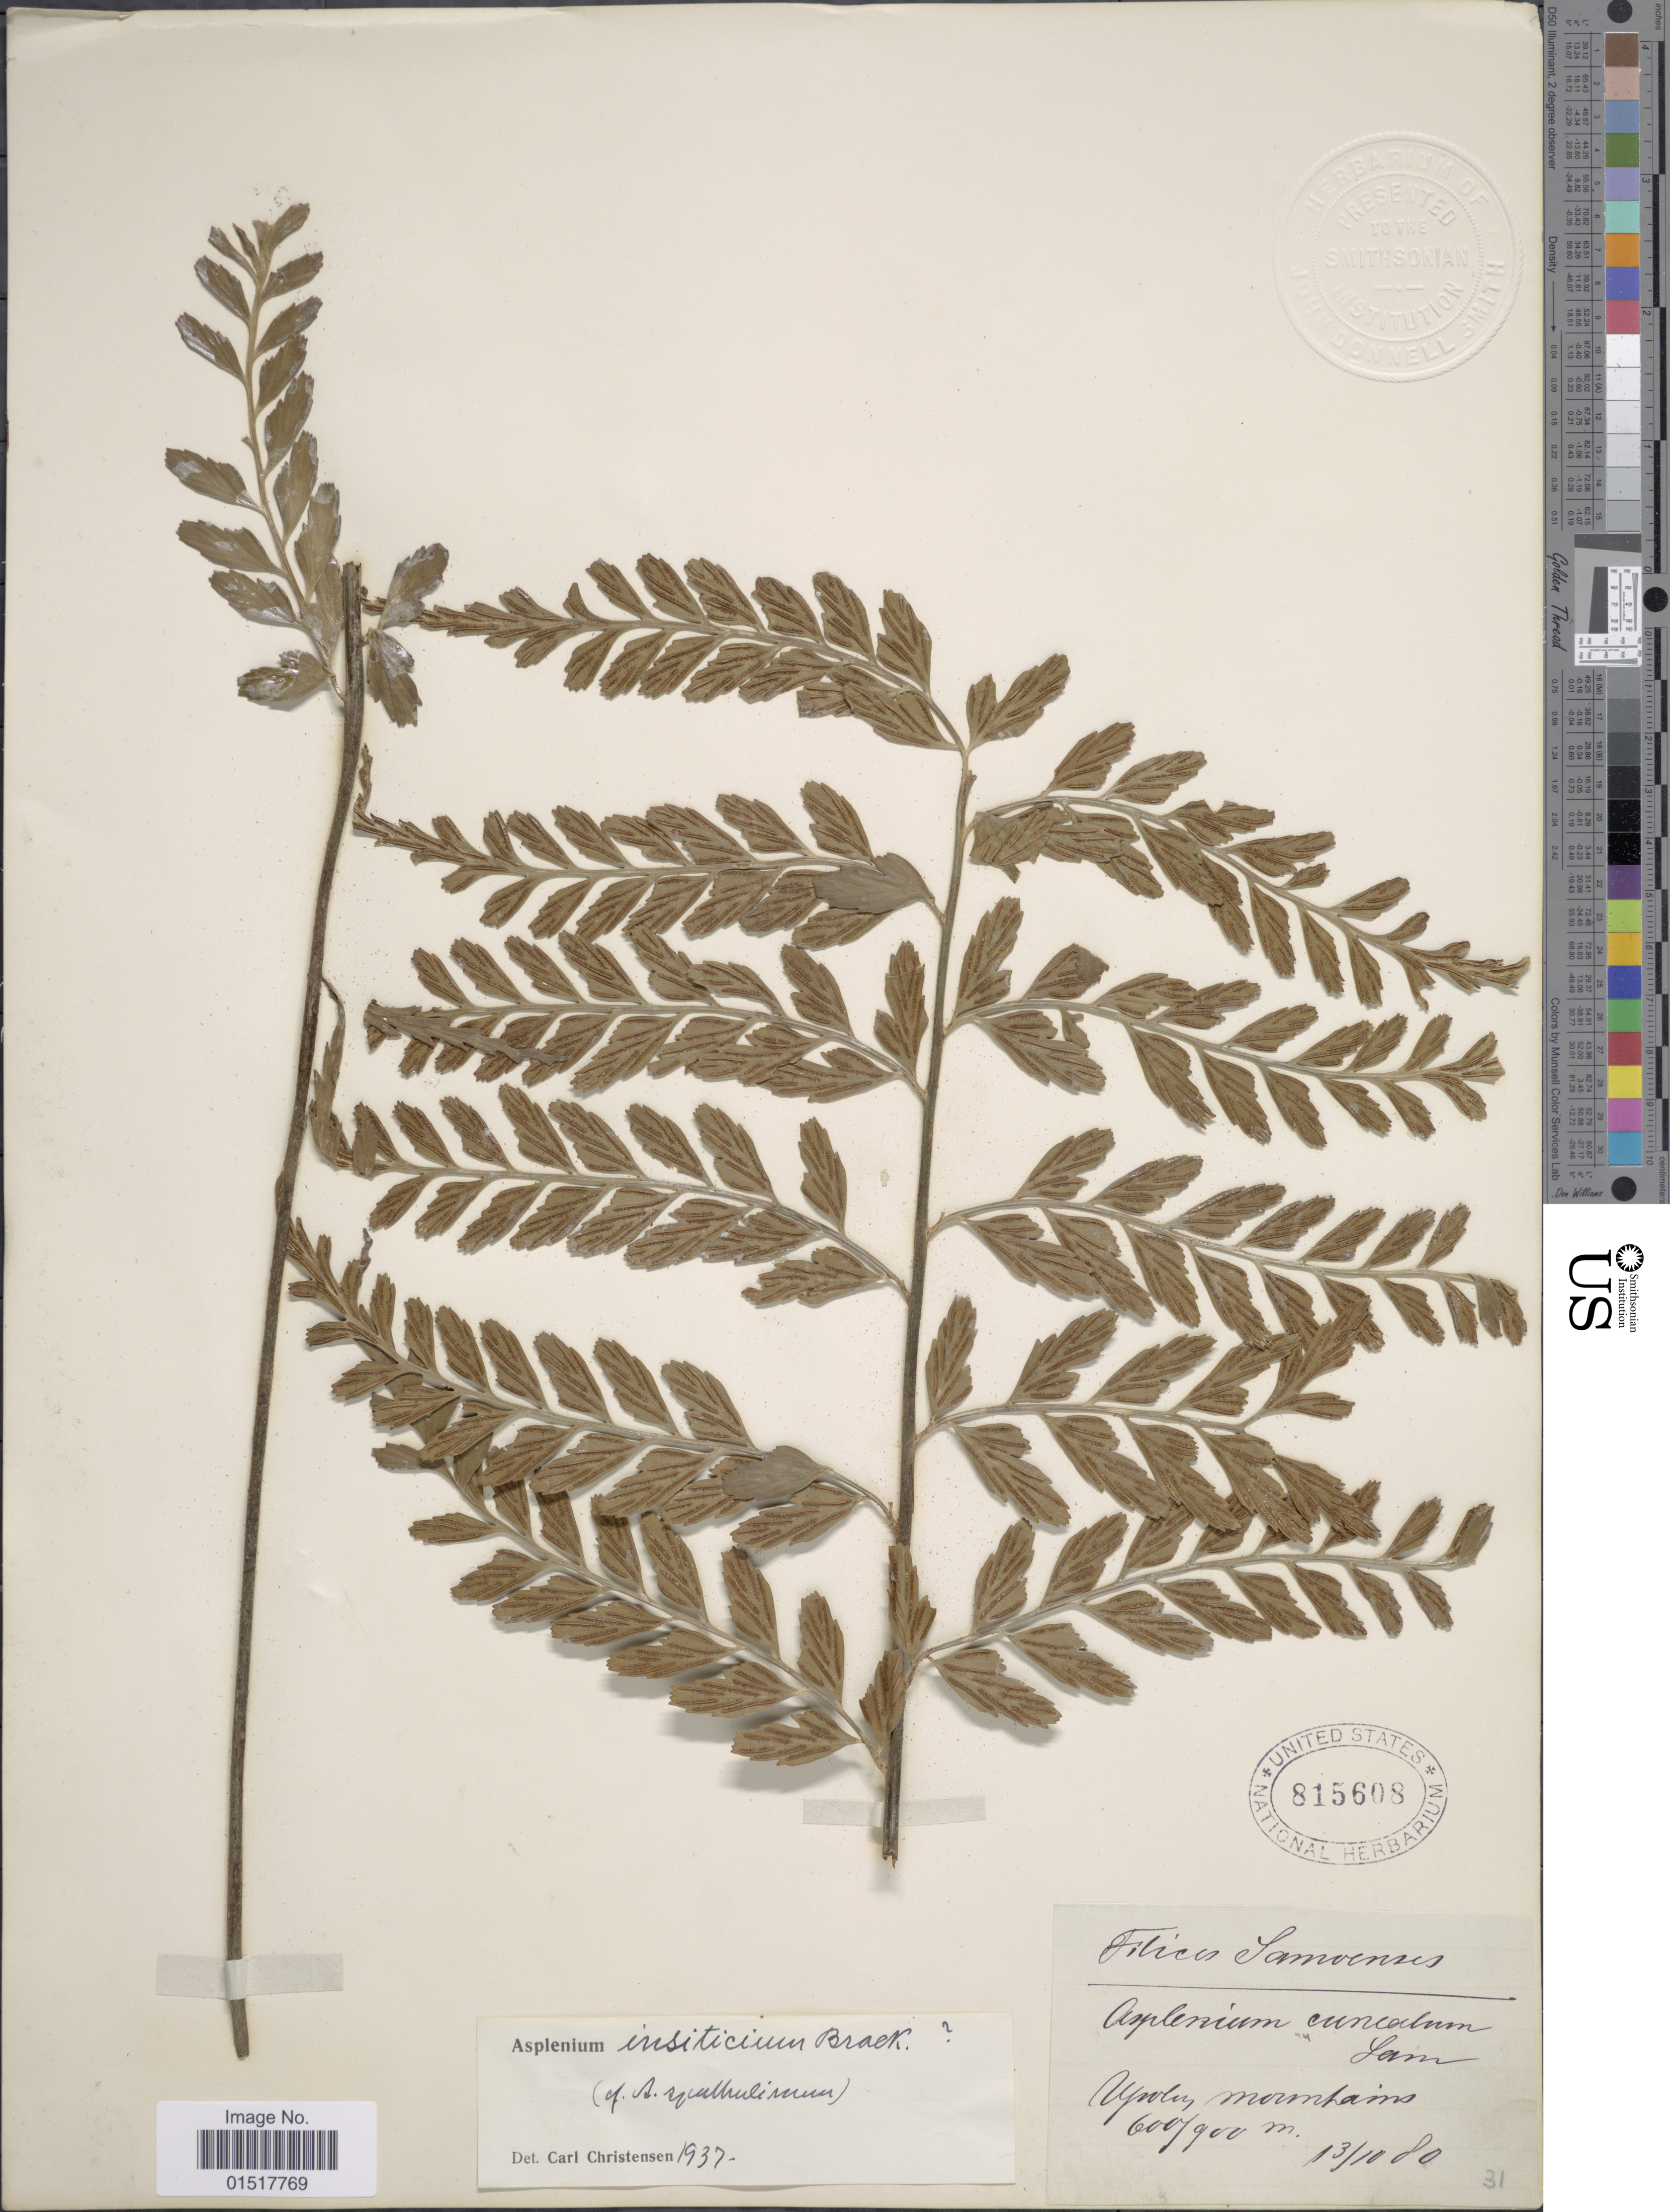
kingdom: Plantae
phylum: Tracheophyta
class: Polypodiopsida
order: Polypodiales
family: Aspleniaceae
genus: Asplenium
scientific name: Asplenium insiticium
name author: Brack. in Wilkes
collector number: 13/1080?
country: Samoa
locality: Samoenses. Upolu mountains.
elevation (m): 600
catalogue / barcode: US 815608